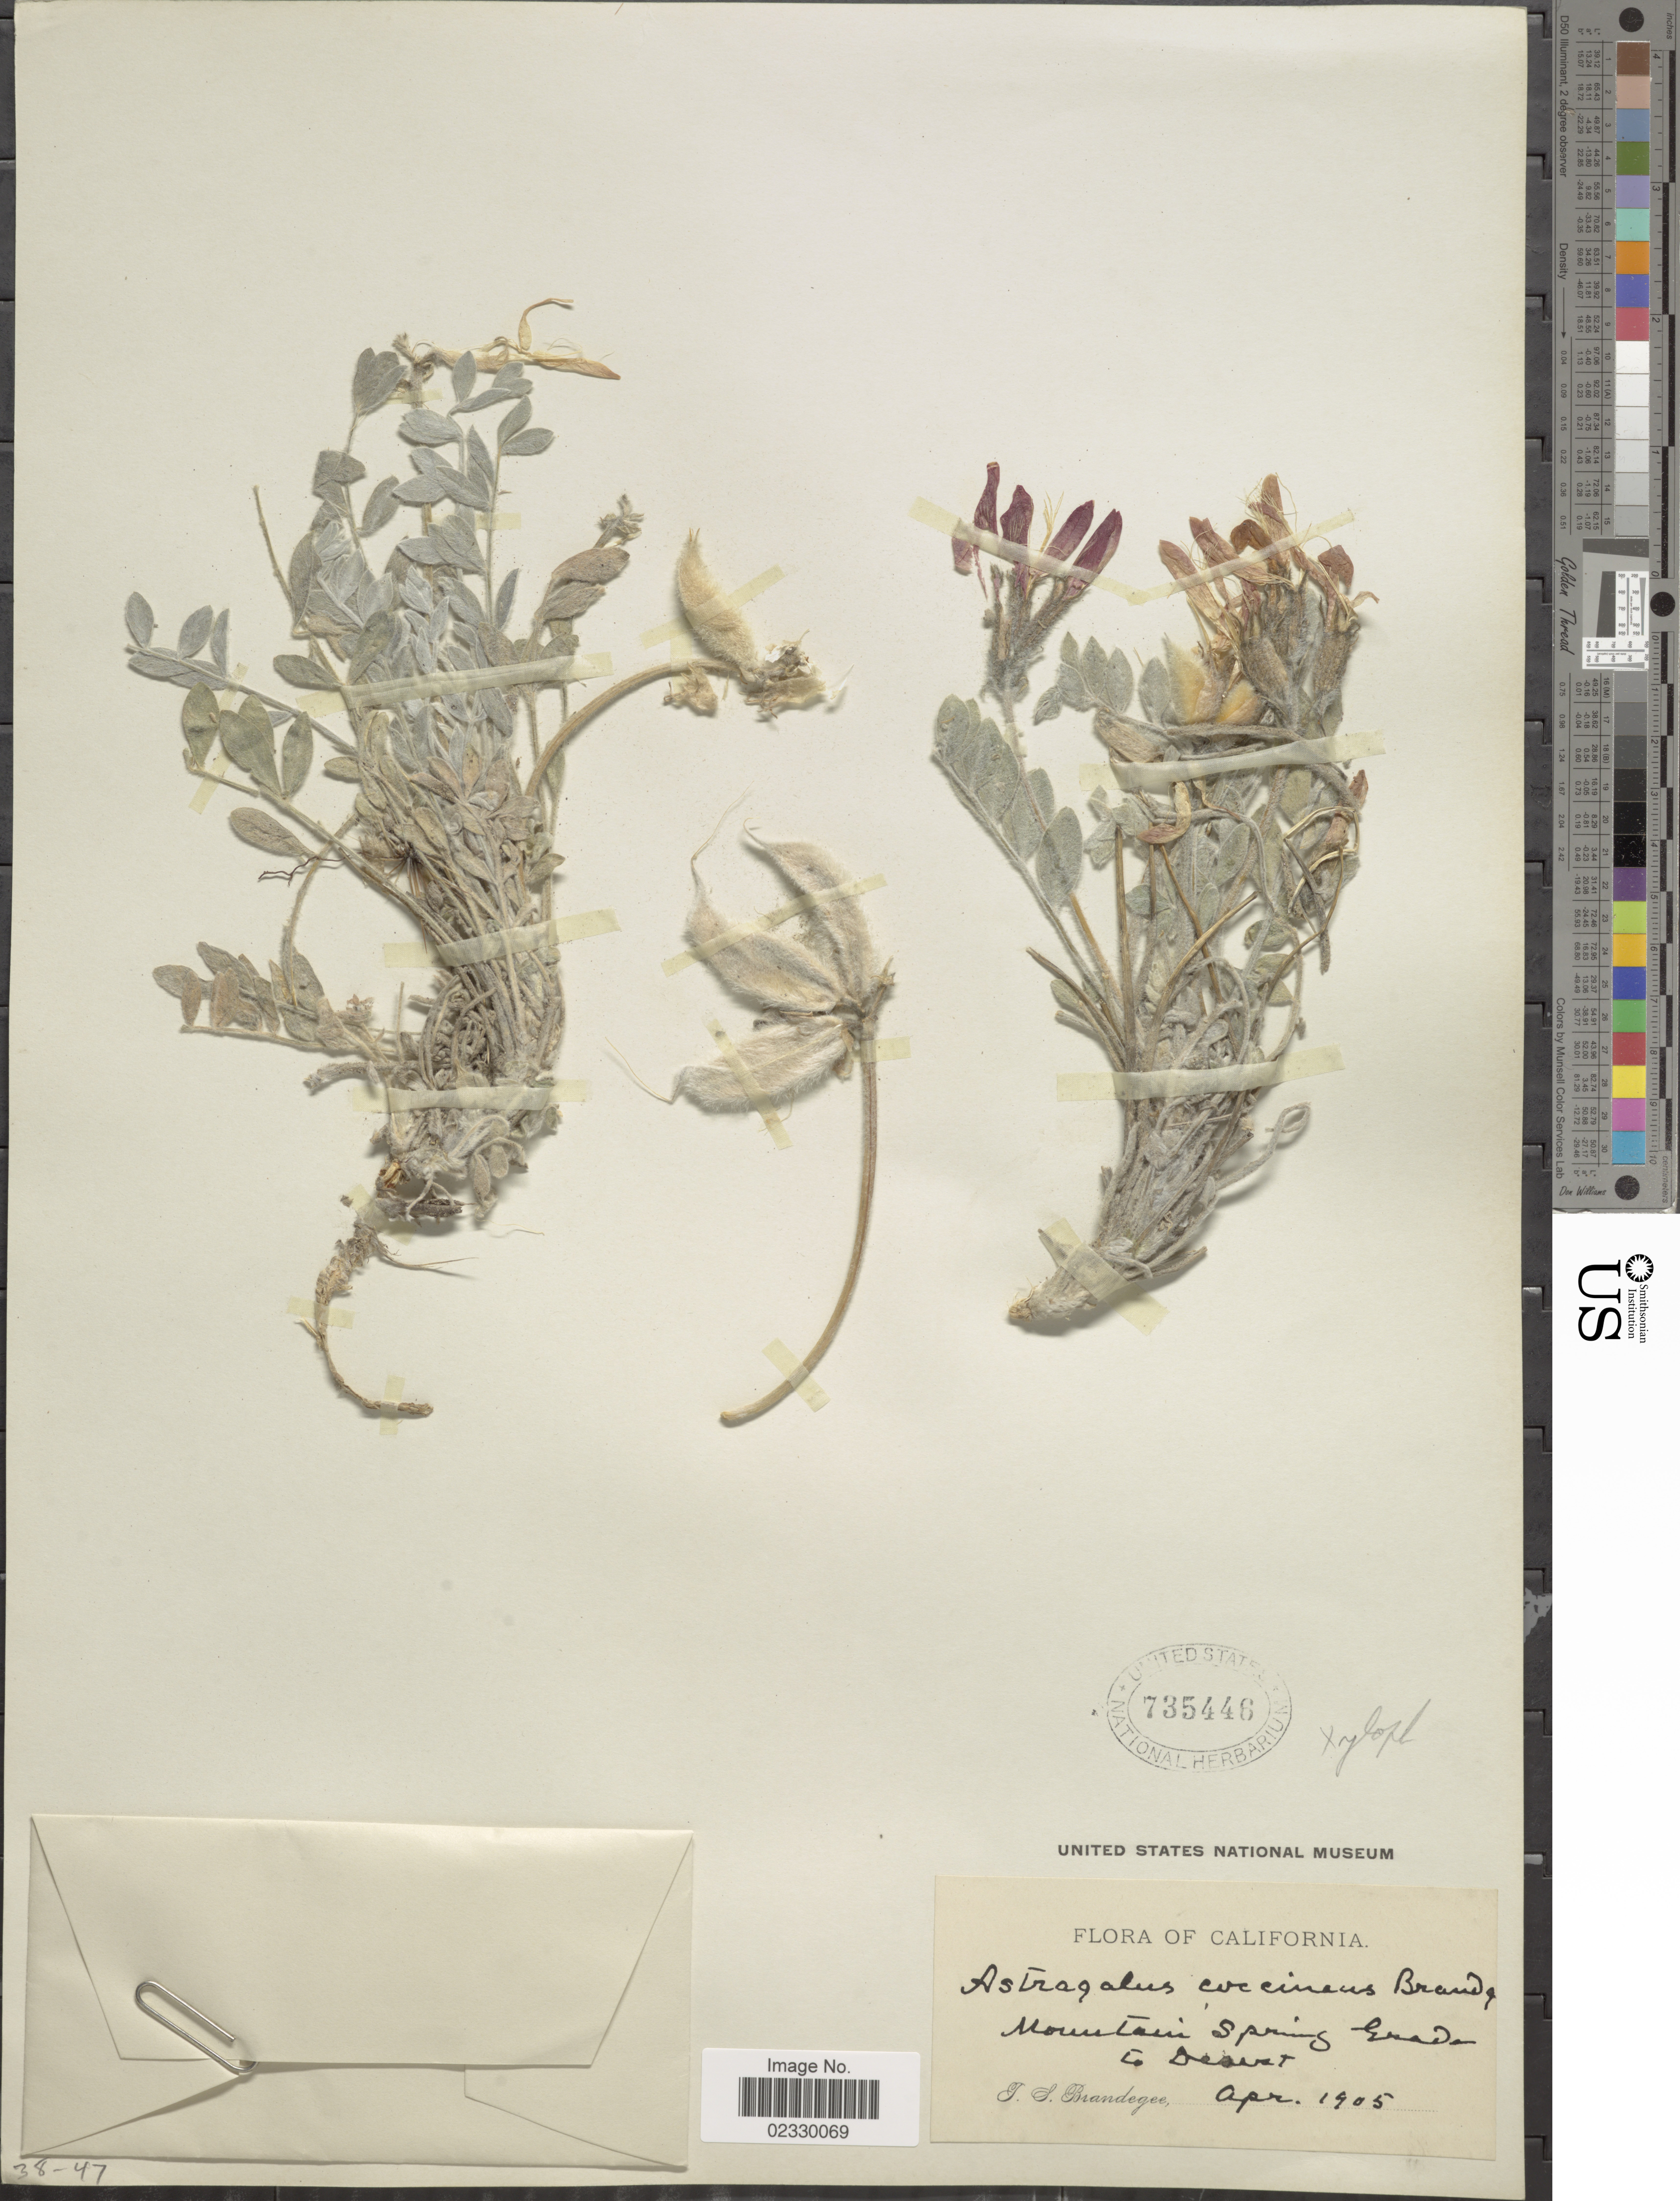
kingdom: Plantae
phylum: Tracheophyta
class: Magnoliopsida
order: Fabales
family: Fabaceae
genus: Astragalus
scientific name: Astragalus coccineus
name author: (Parry) Brandegee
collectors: T. S. Brandegee (herbarium)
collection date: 1905-04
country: United States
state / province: California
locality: Mountain Spring Grade to Desert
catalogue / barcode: US 735446